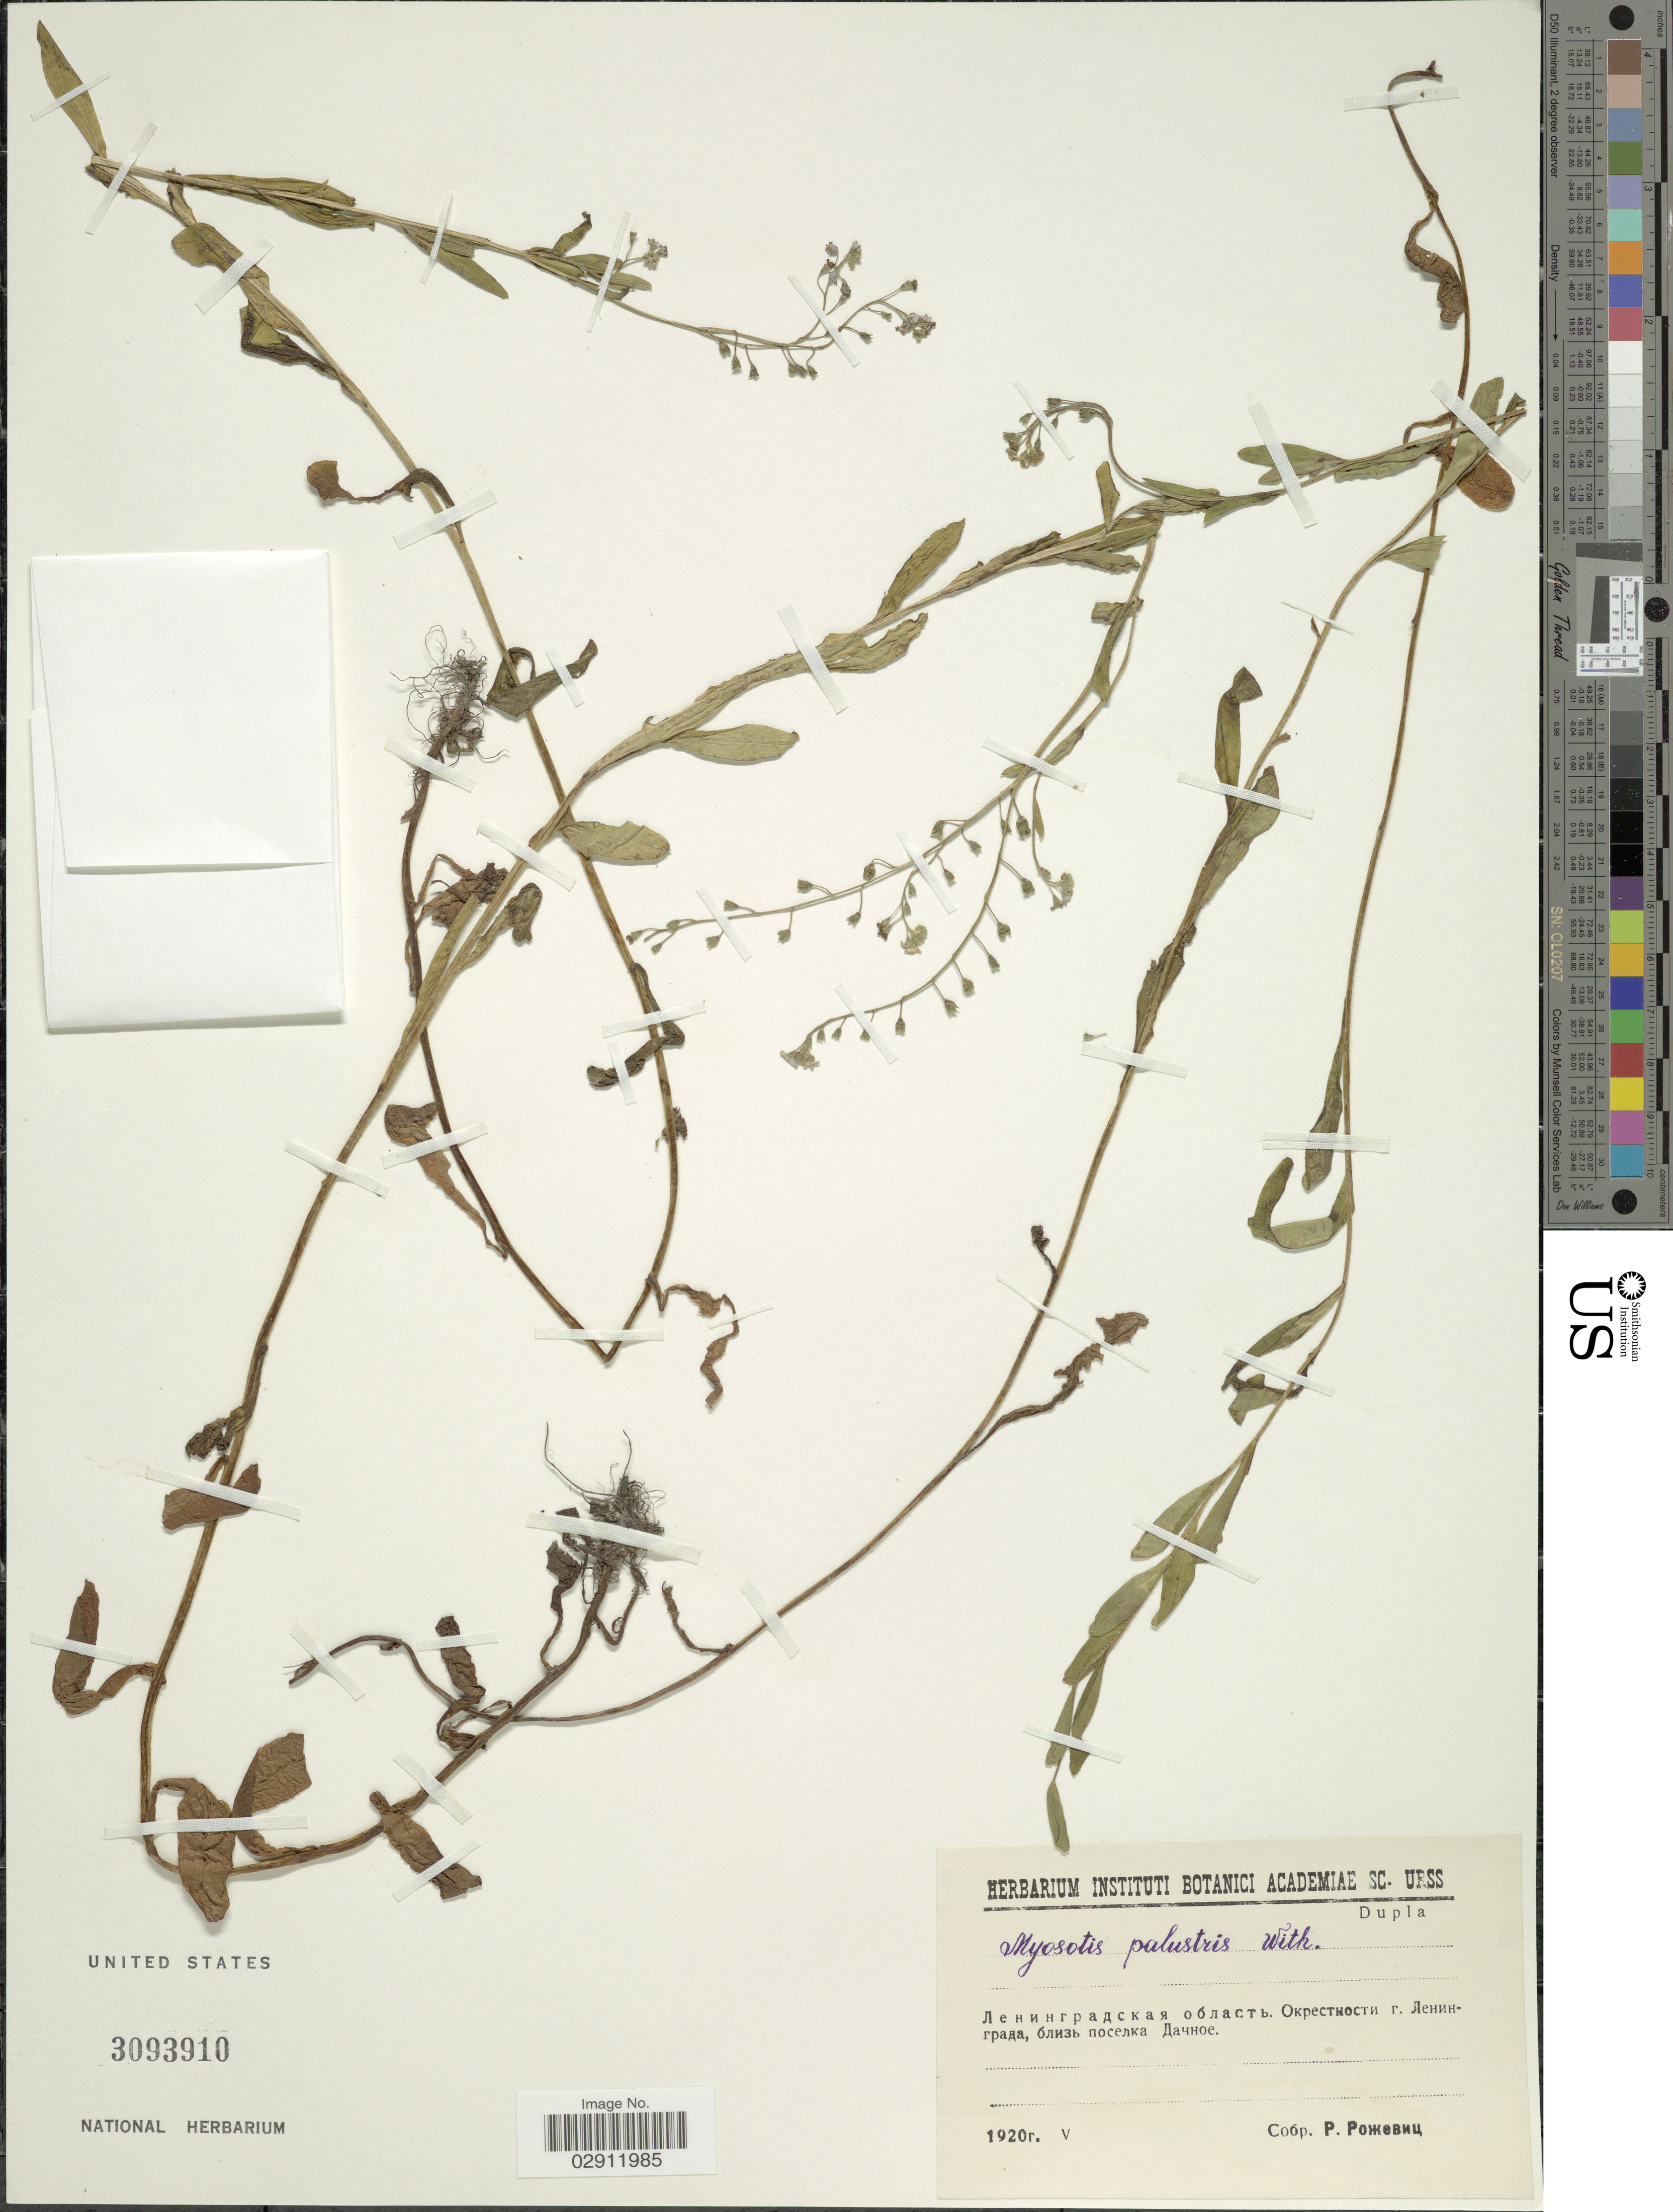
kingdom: Plantae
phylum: Tracheophyta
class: Magnoliopsida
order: Boraginales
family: Boraginaceae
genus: Myosotis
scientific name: Myosotis palustris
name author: L.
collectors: R. Rozhevits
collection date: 1920-05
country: Russian Federation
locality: Vicinity of Sankt- Peterburg near village Dachnoe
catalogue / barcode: US 3093910